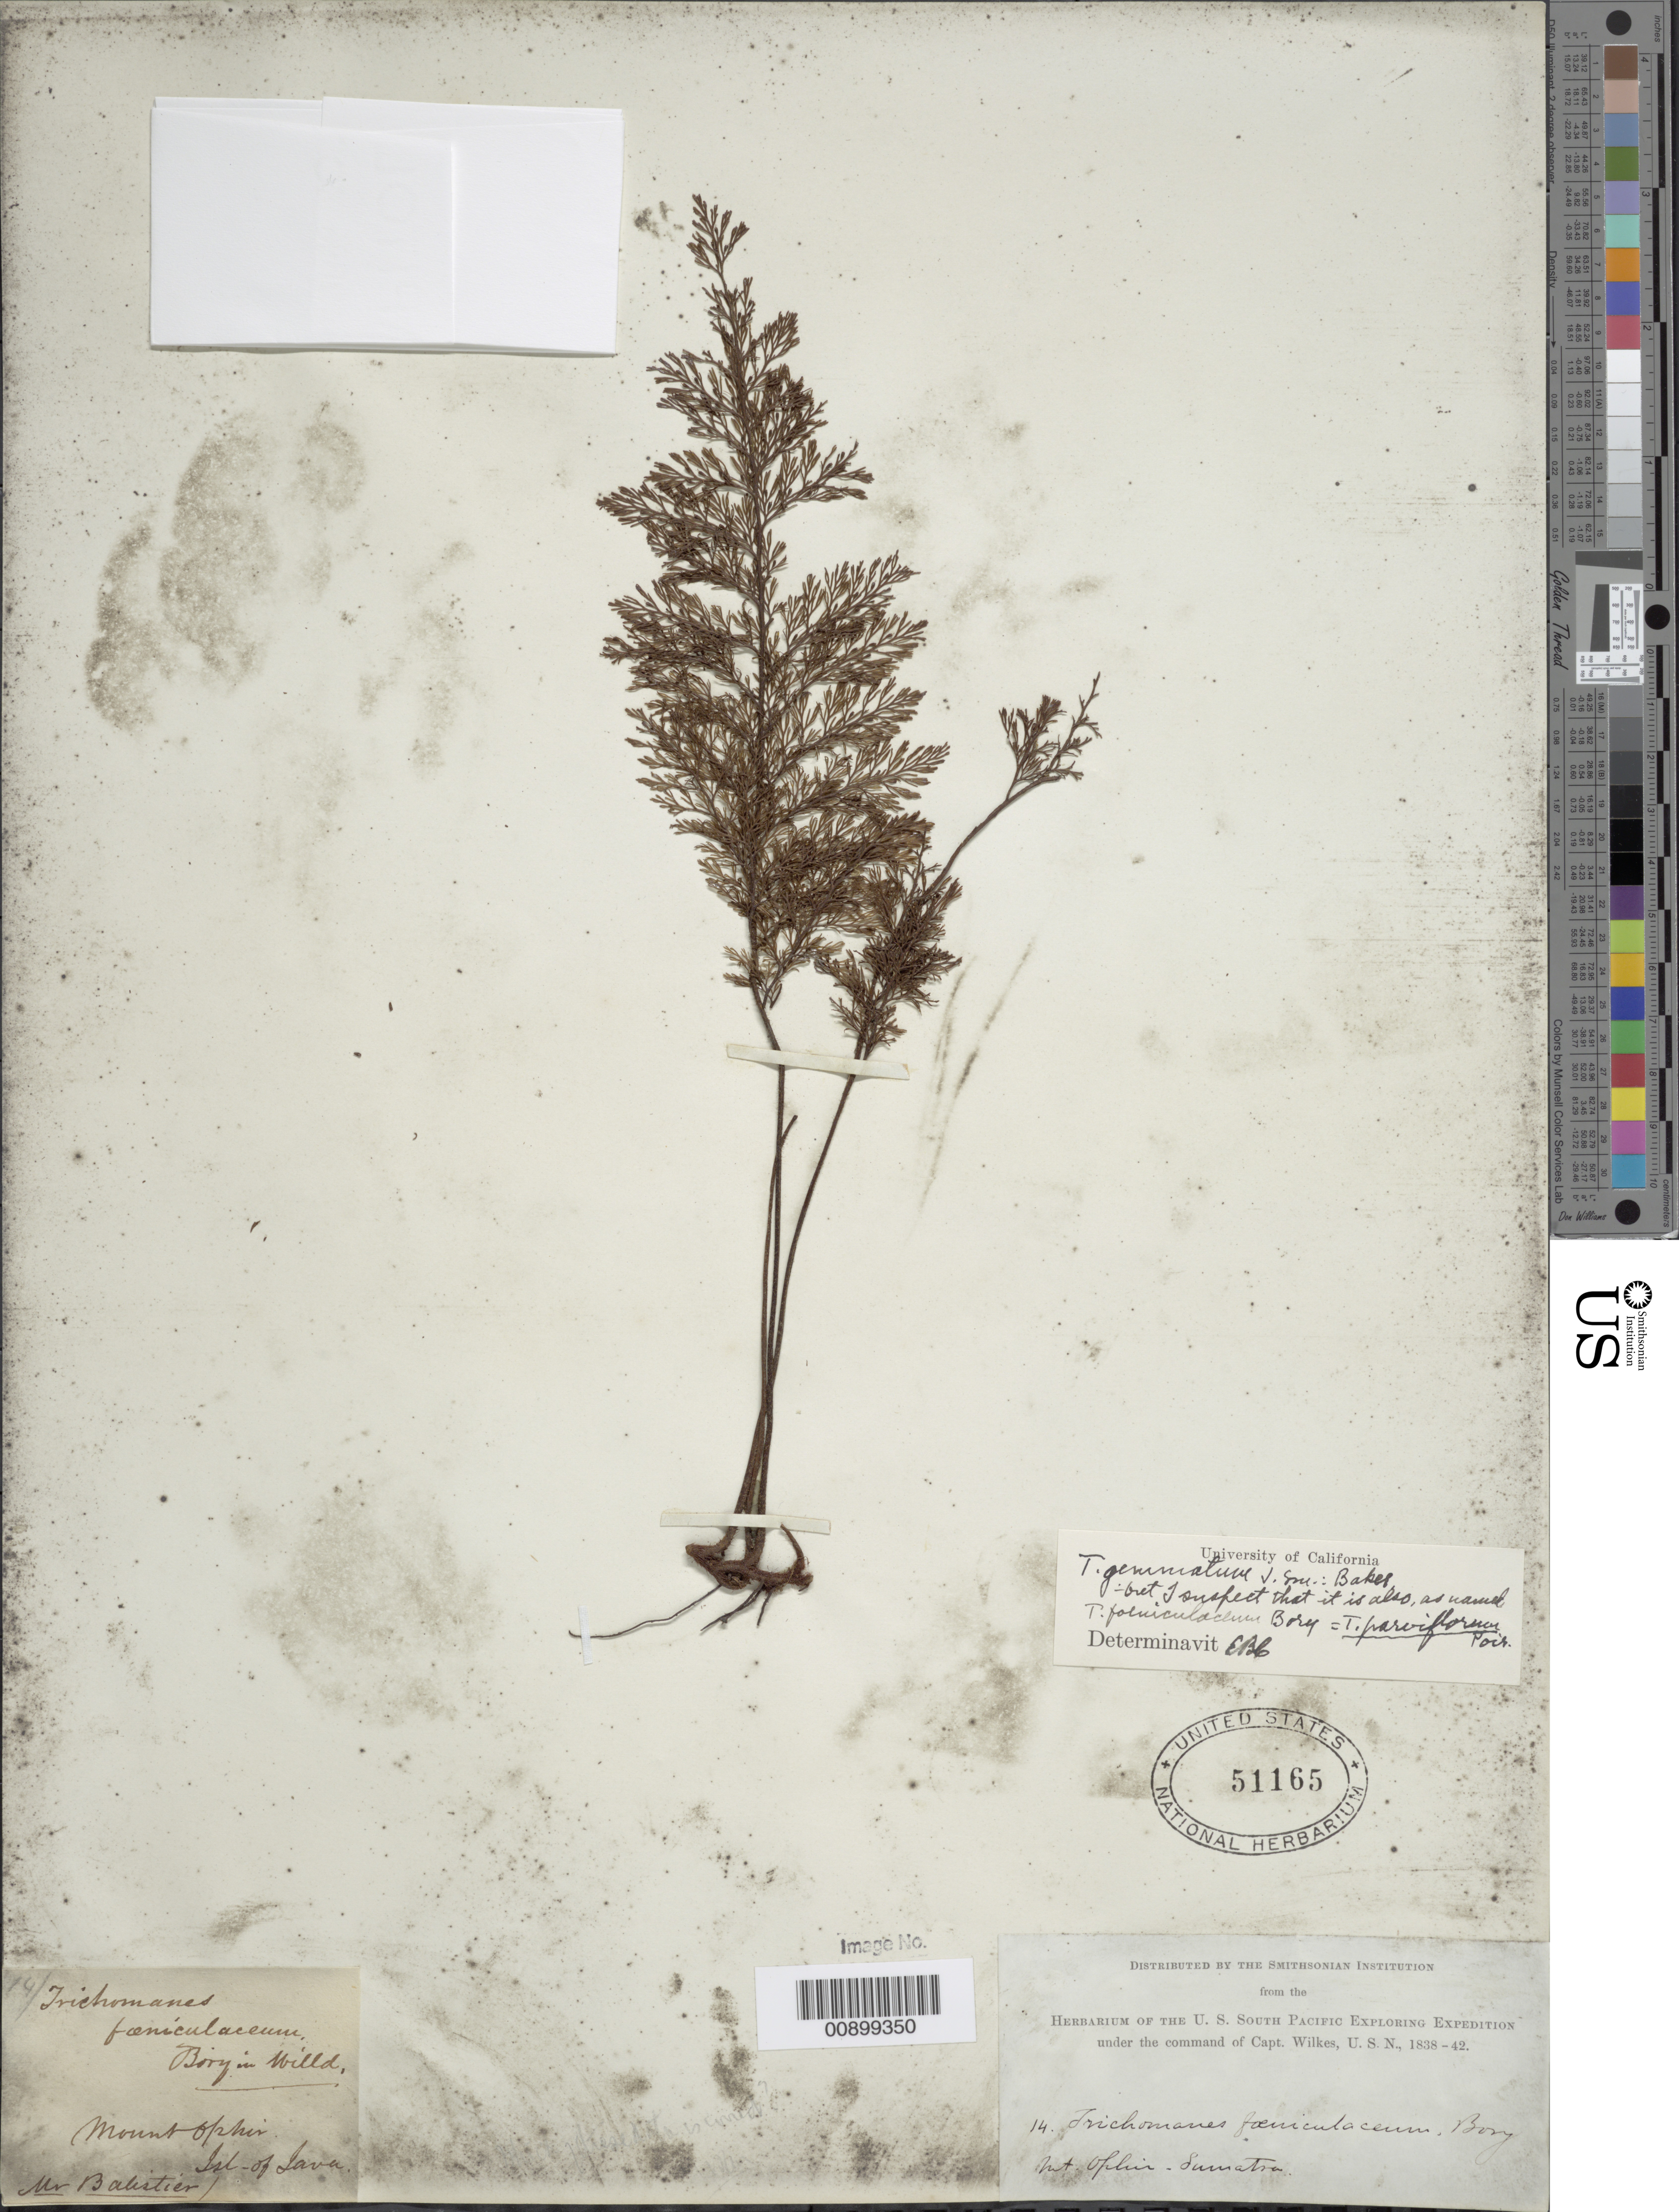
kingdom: Plantae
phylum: Tracheophyta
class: Polypodiopsida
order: Hymenophyllales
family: Hymenophyllaceae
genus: Abrodictyum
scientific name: Abrodictyum rigidum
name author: (Sw.) Ebihara & Dubuisson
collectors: Wilkes Explor. Exped.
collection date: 1838/1842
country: Indonesia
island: Sumatra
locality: Mt. Ophir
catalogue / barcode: US 51165